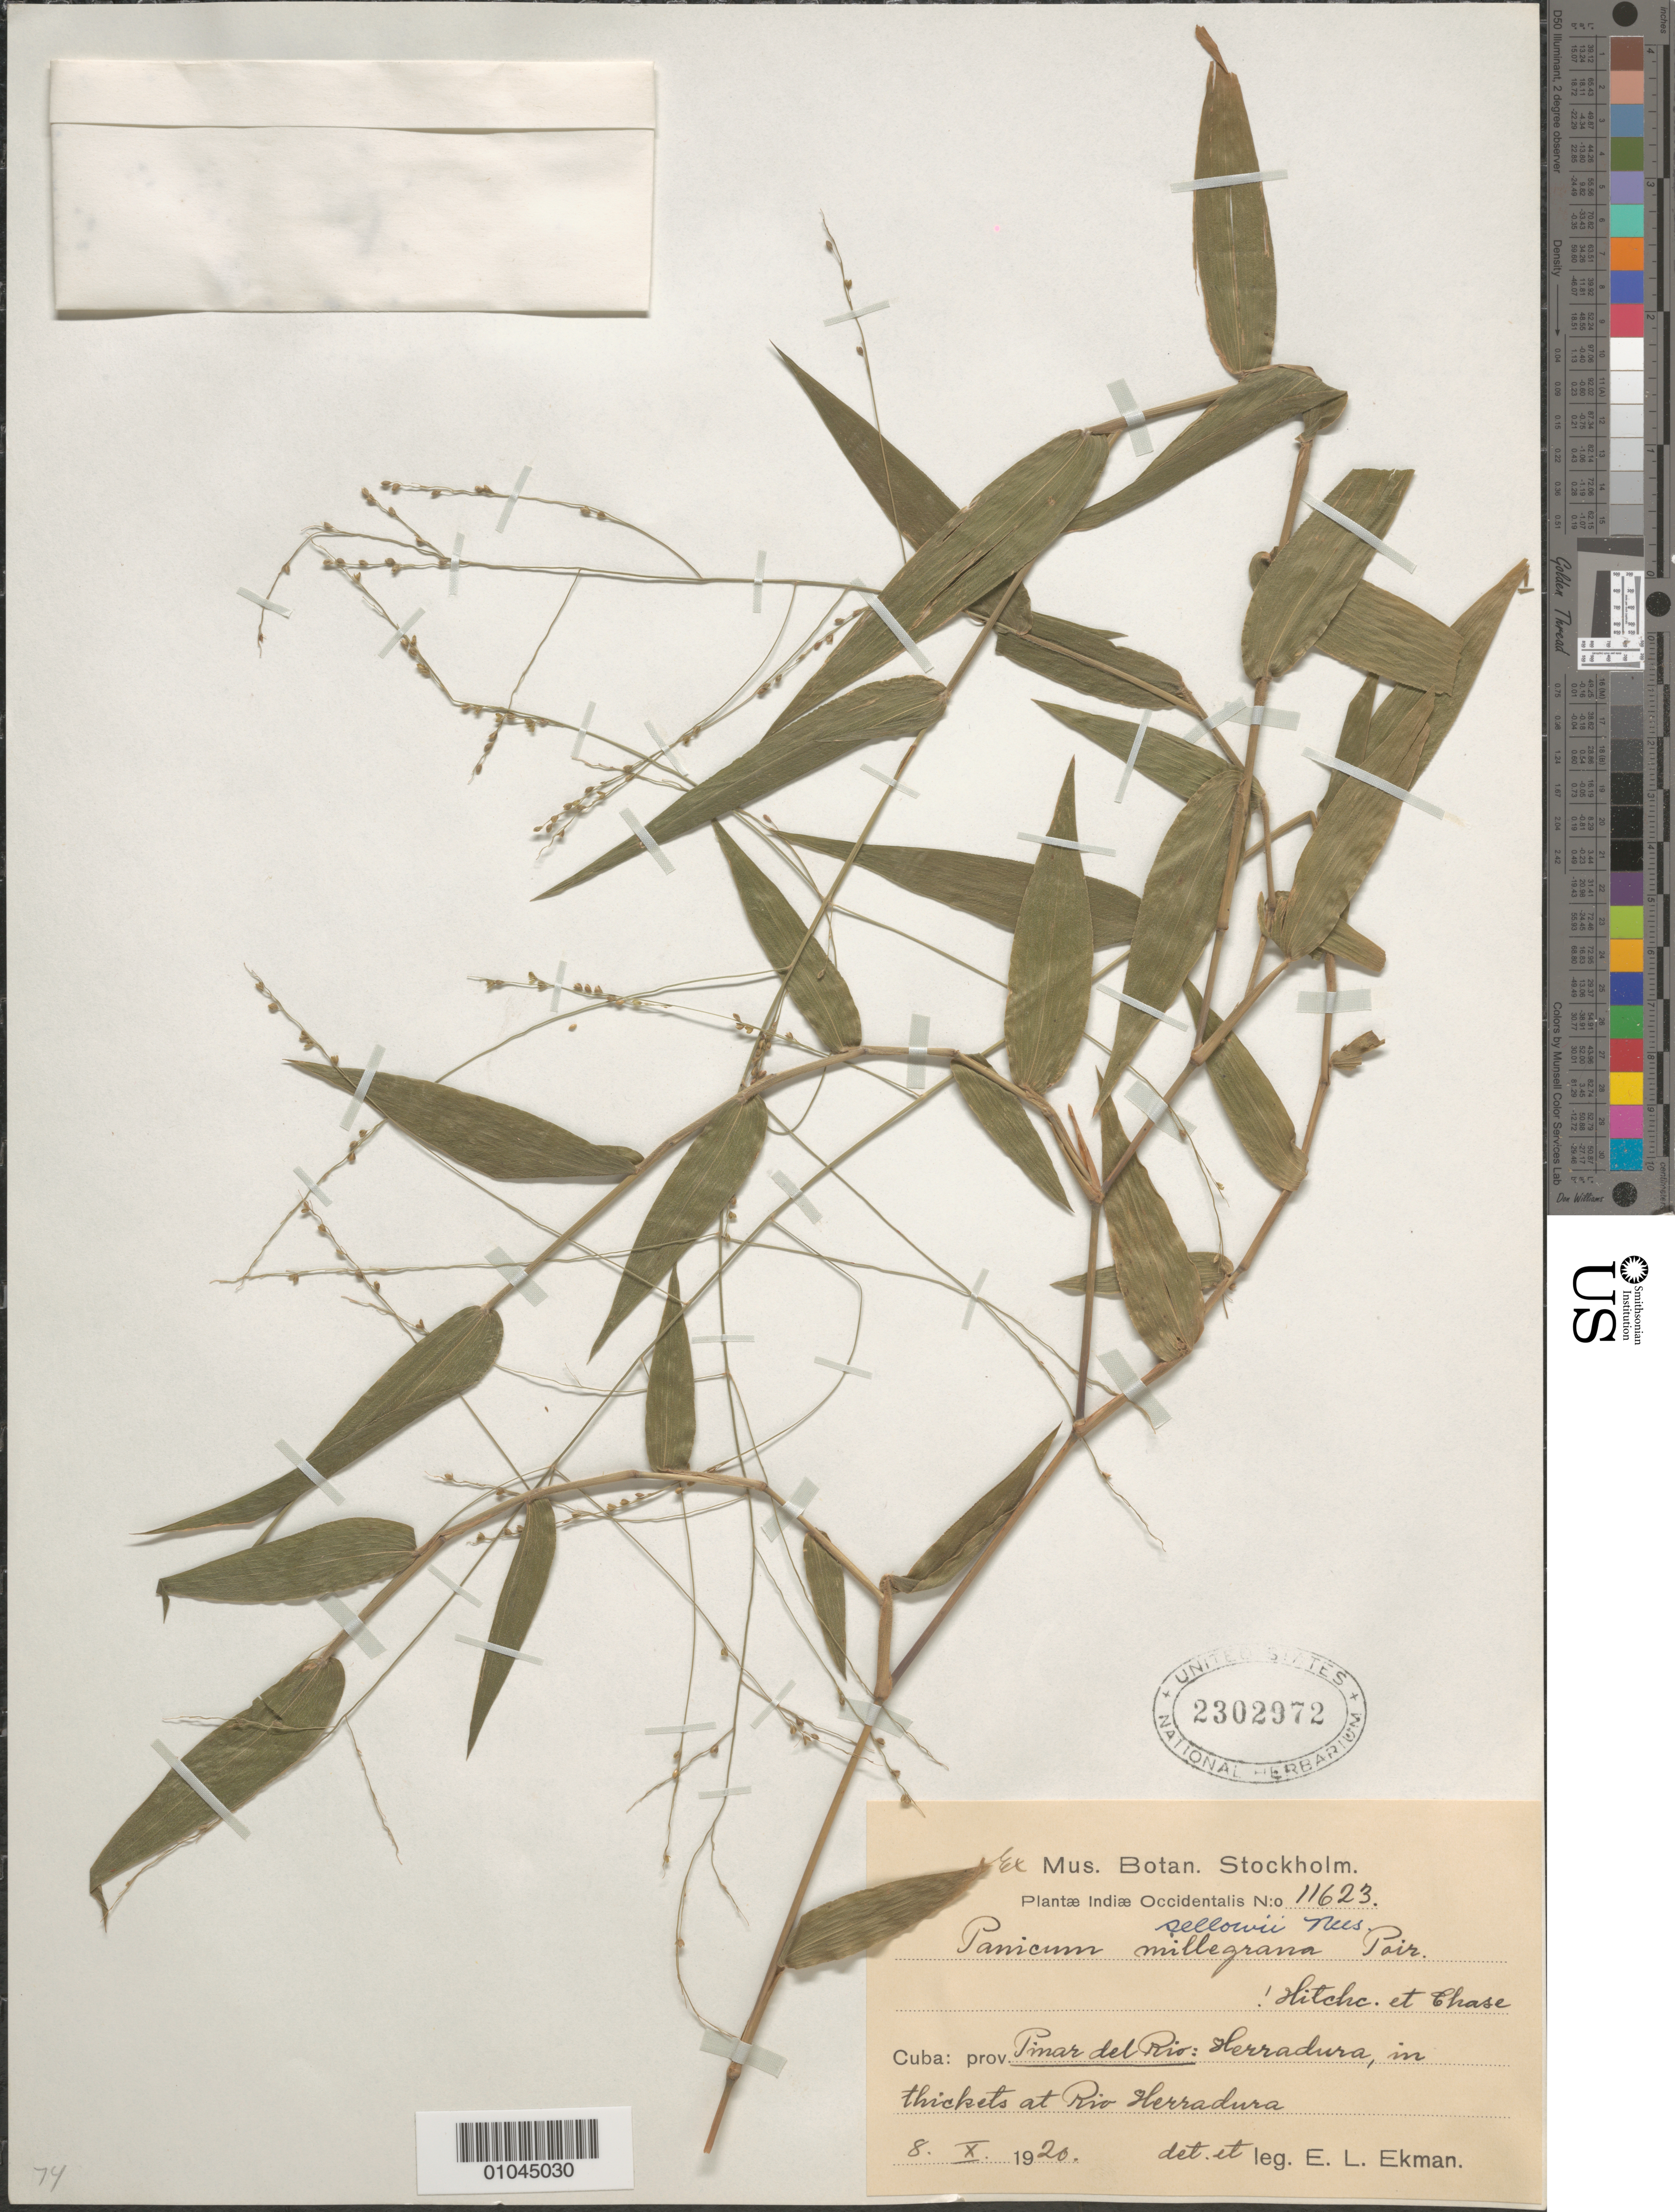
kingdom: Plantae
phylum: Tracheophyta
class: Liliopsida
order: Poales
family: Poaceae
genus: Panicum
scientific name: Panicum sellowii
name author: Nees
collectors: E. L. Ekman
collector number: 11623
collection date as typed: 08 Oct 1920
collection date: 1920-10-08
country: Cuba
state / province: Pinar del Rio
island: Cuba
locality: Herradura, in thickets at Rio Herradura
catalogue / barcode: US 2302972